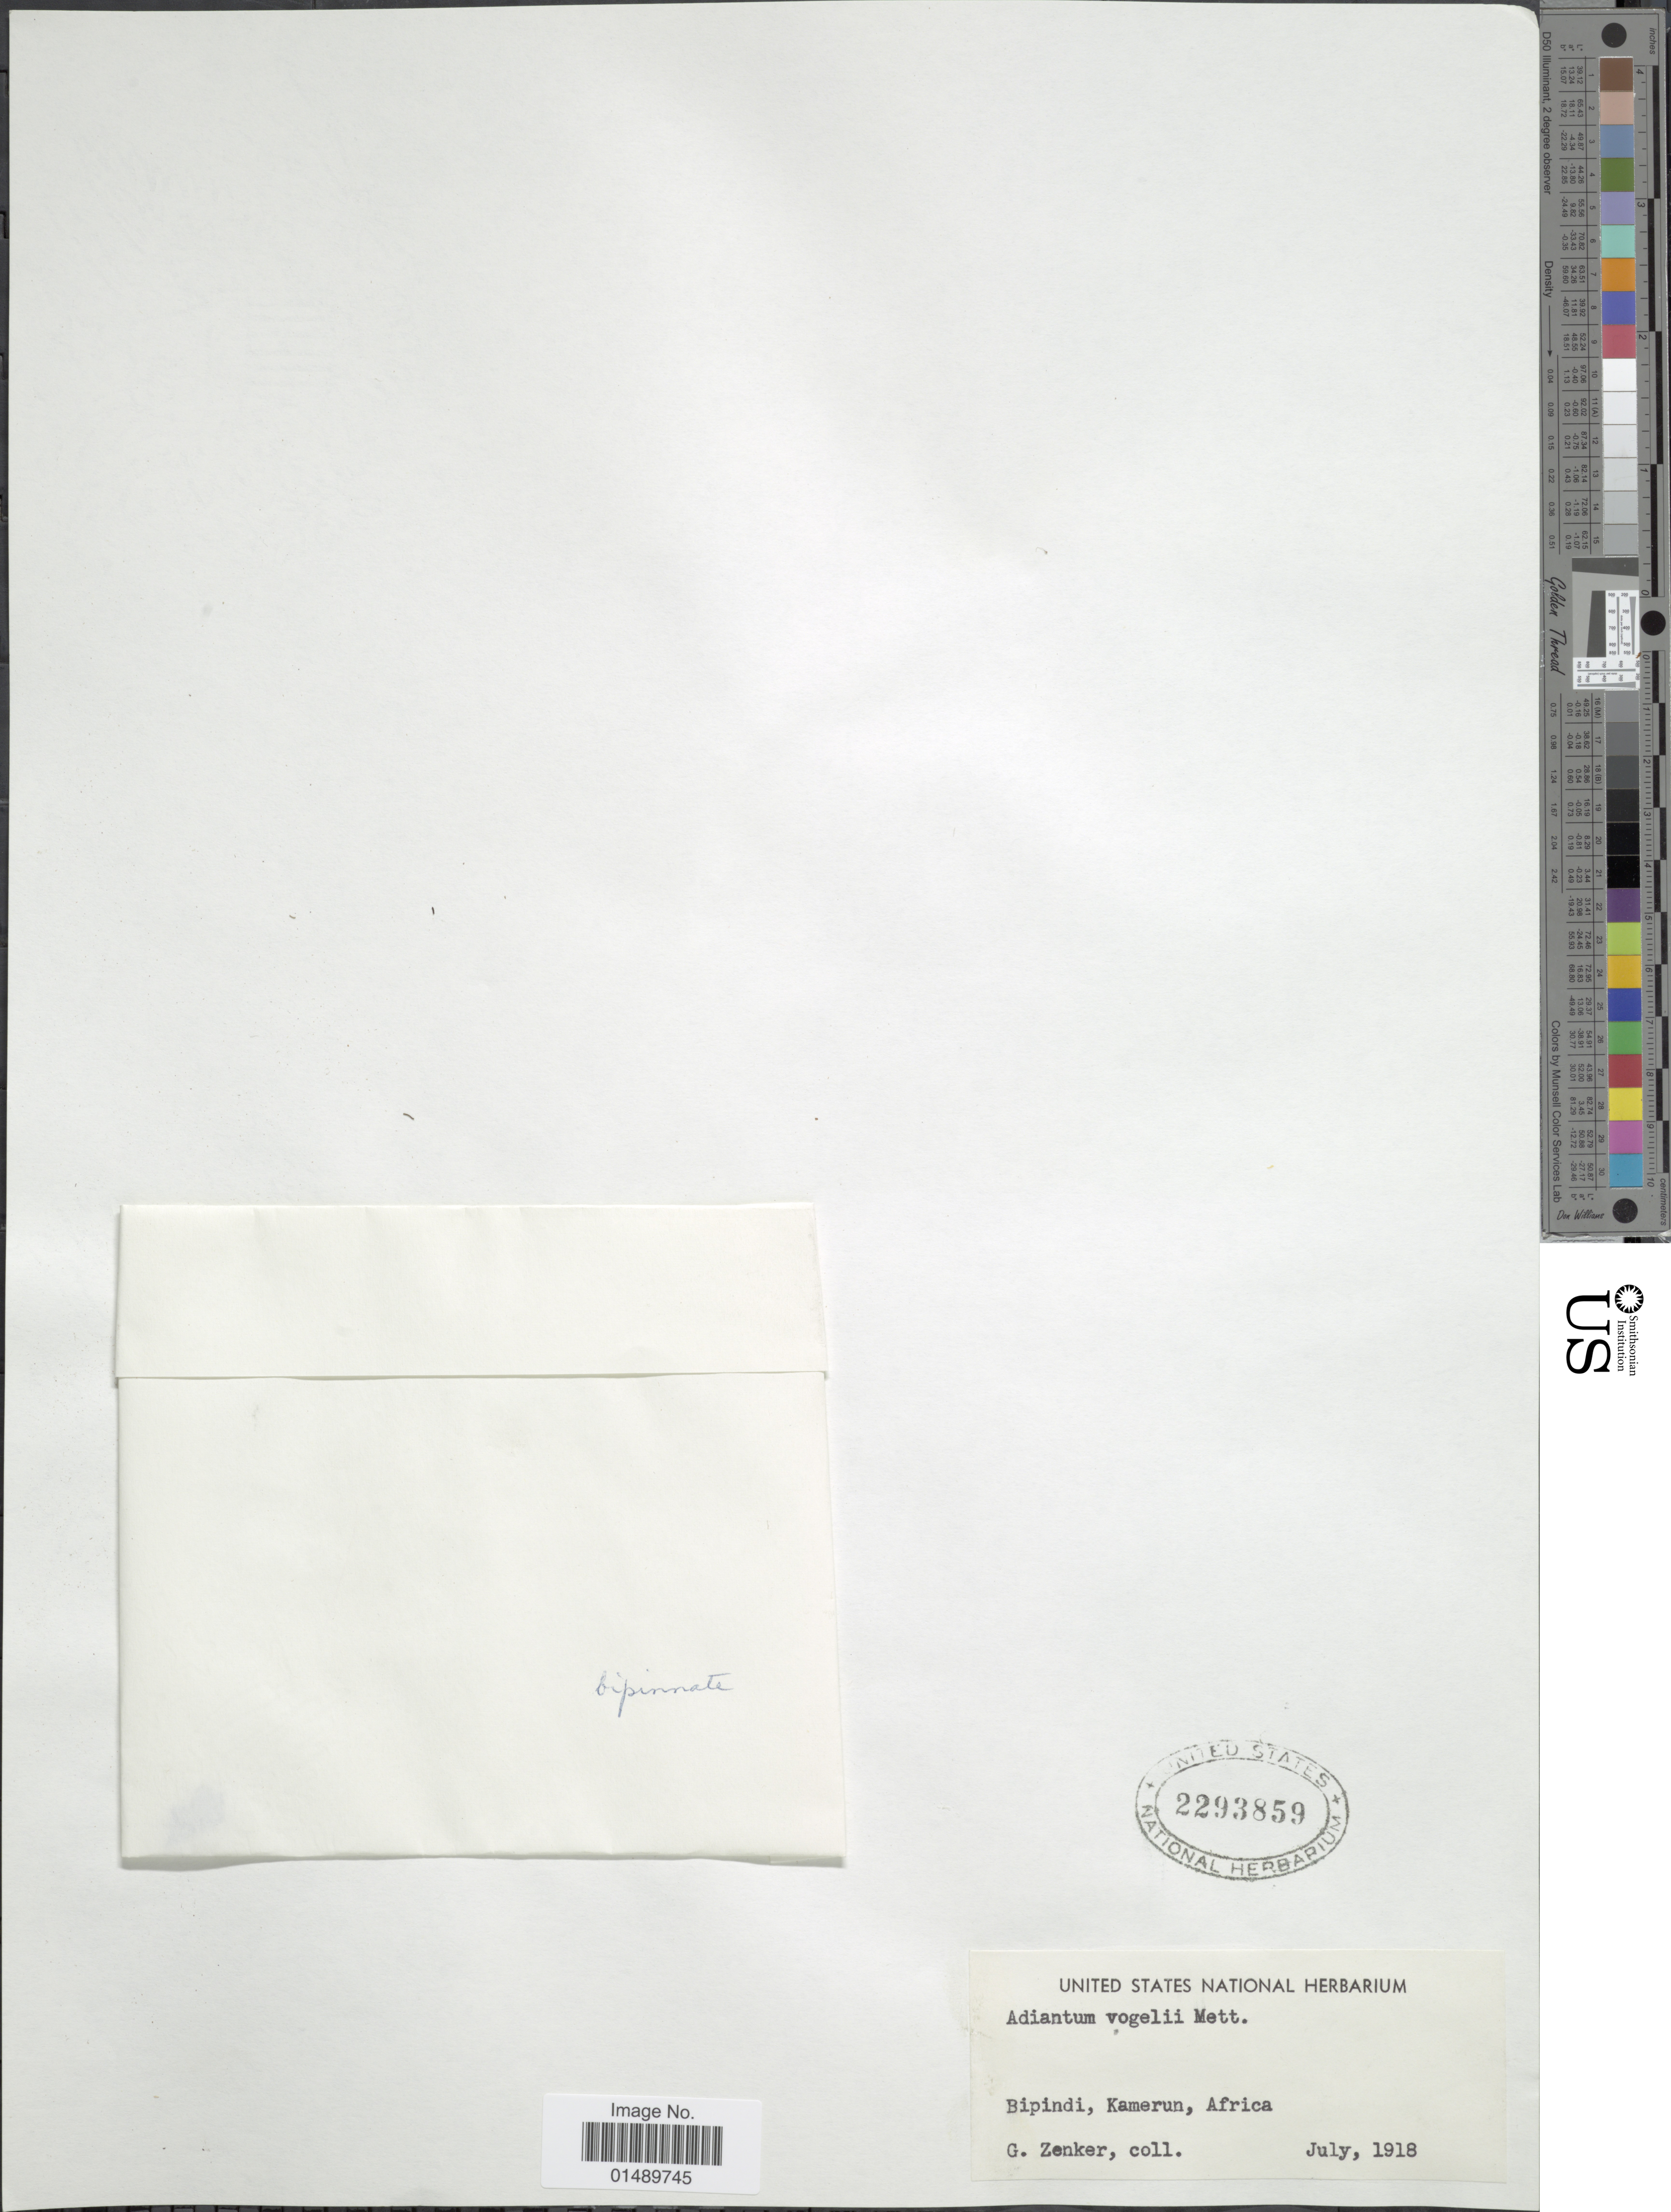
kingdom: Plantae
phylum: Tracheophyta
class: Polypodiopsida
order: Polypodiales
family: Pteridaceae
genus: Adiantum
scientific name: Adiantum vogelii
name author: Mett. ex Keys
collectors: G. A. Zenker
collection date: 1918-07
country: Cameroon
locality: Bipindi, Kamerun, Africa.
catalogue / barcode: US 2293859